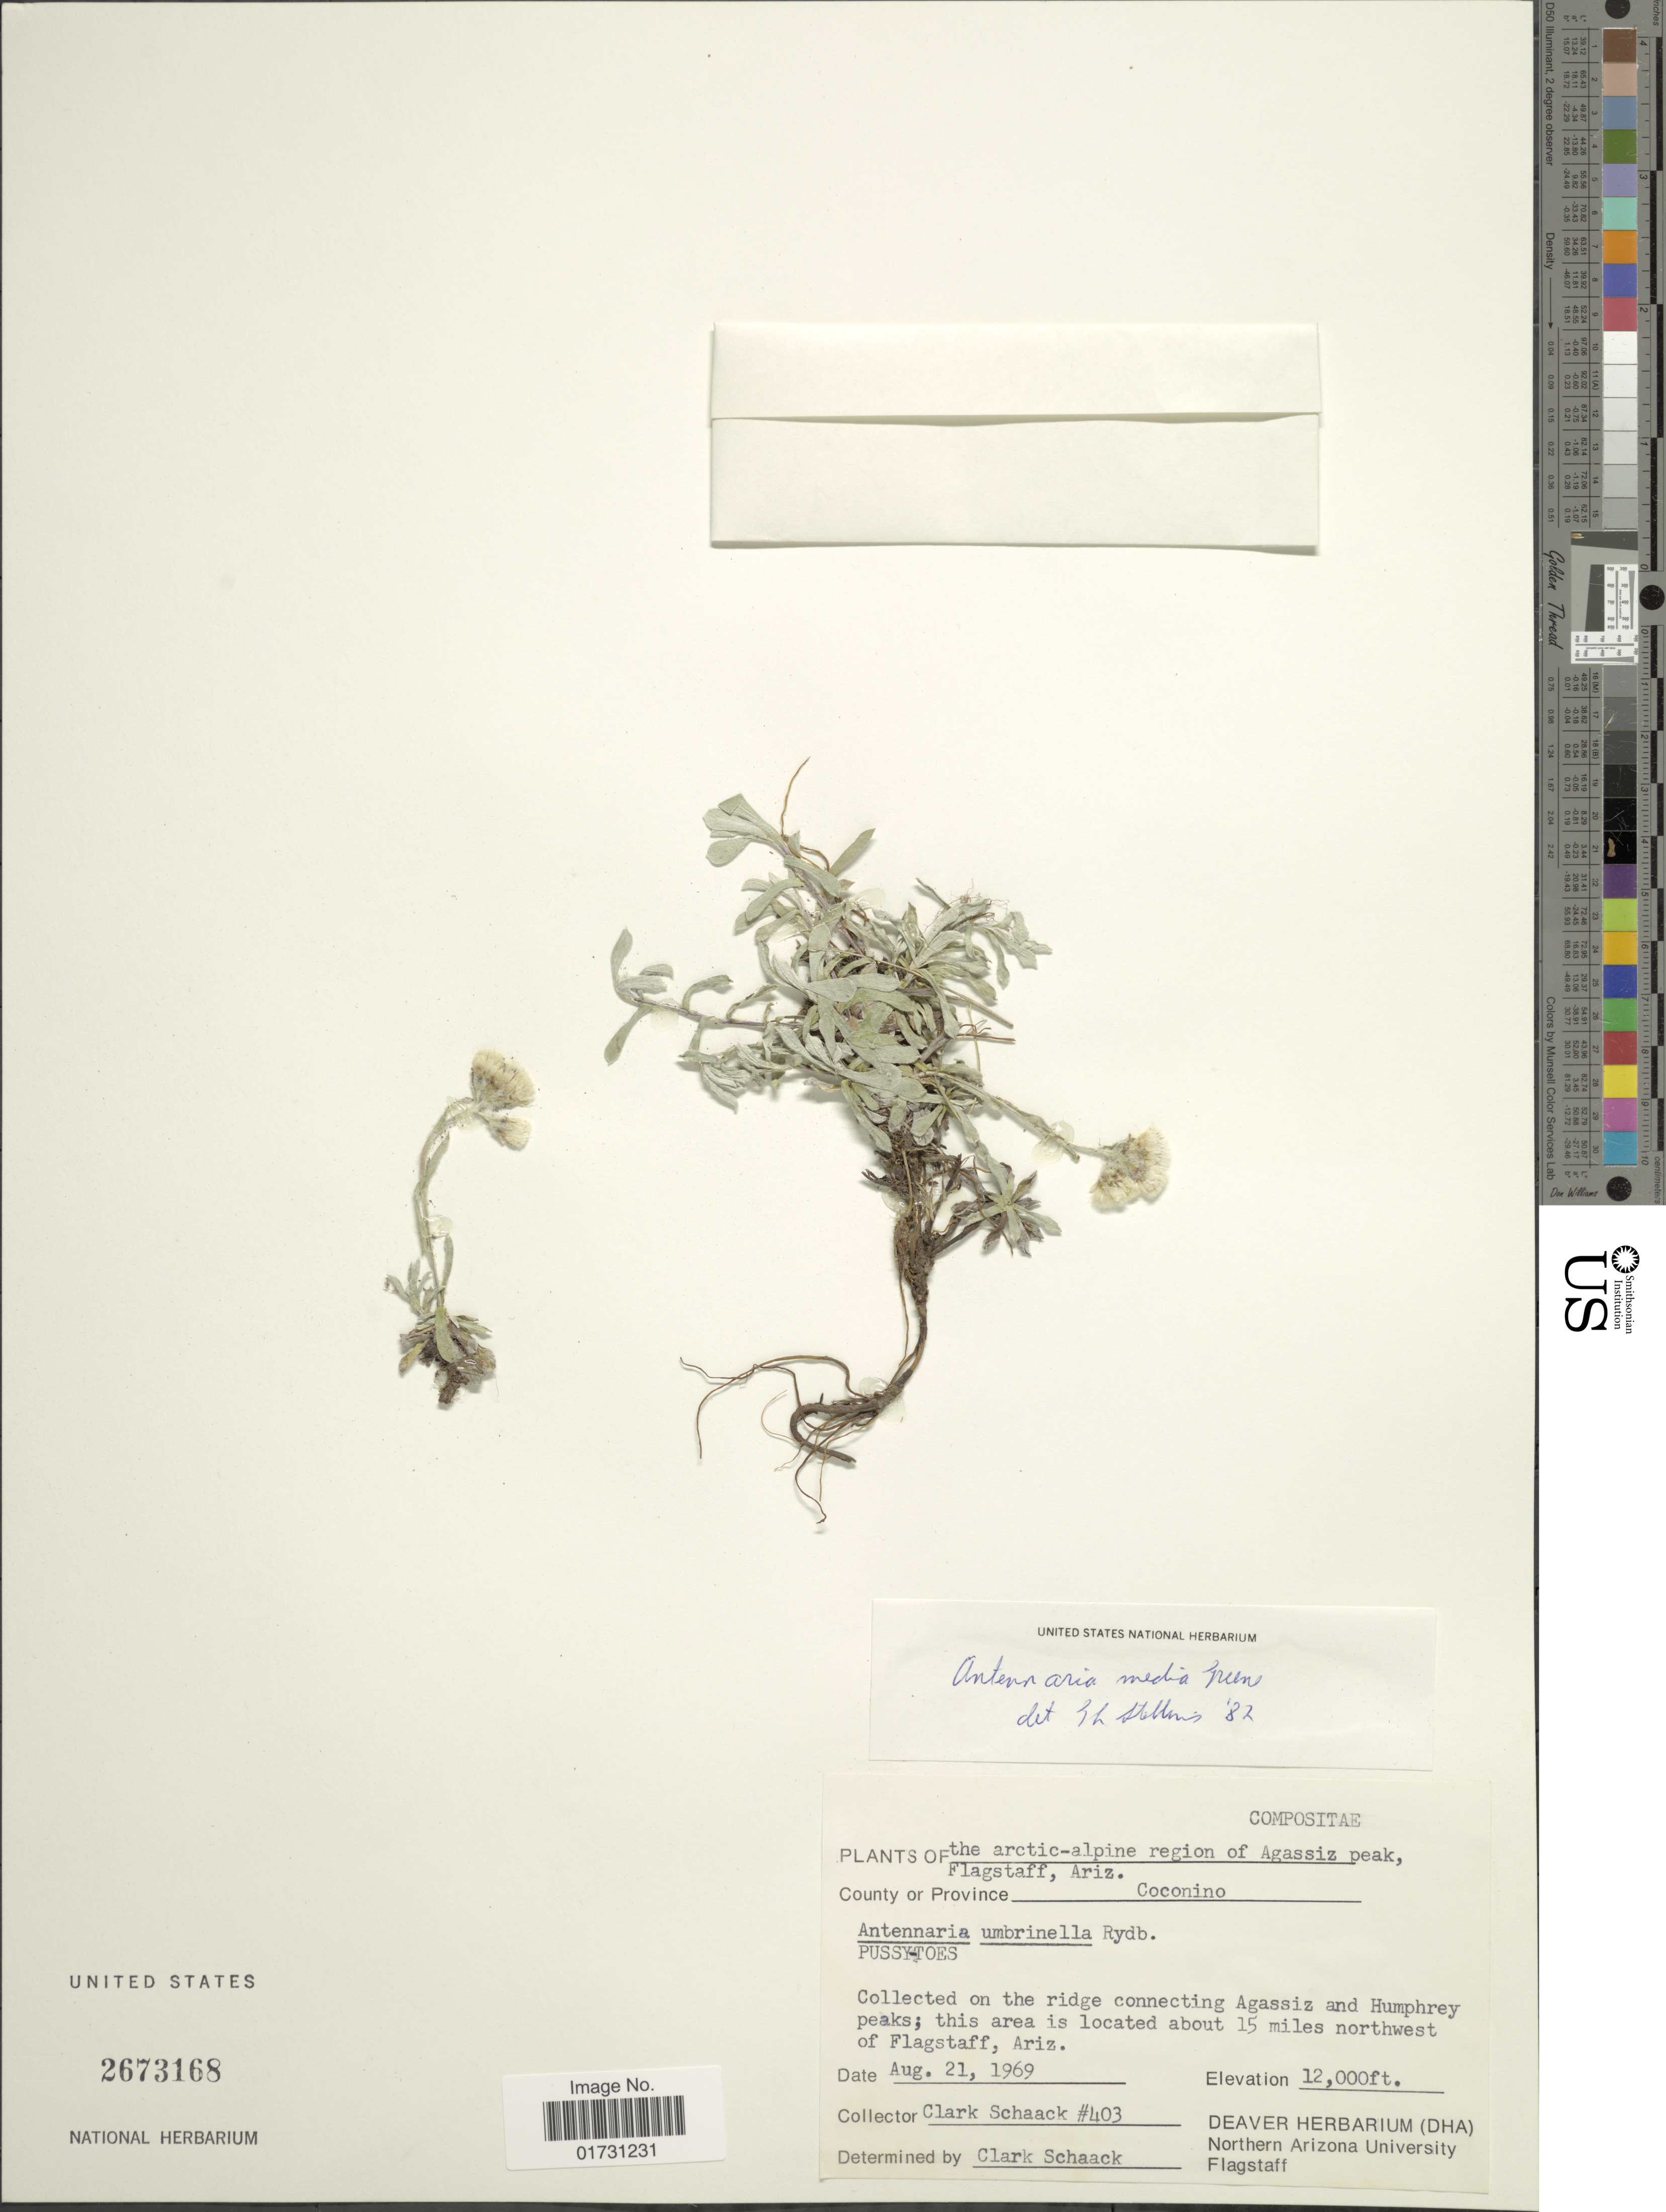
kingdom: Plantae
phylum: Tracheophyta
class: Magnoliopsida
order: Asterales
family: Asteraceae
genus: Antennaria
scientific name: Antennaria media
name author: Greene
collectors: C. G. Schaack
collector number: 403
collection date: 1969-08-21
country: United States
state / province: Arizona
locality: On the ridge connecting Agassiz and Humphrey peaks, this aea is located about 15 miles northwest of Flagstaff, Ariz.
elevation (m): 3658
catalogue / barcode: US 2673168